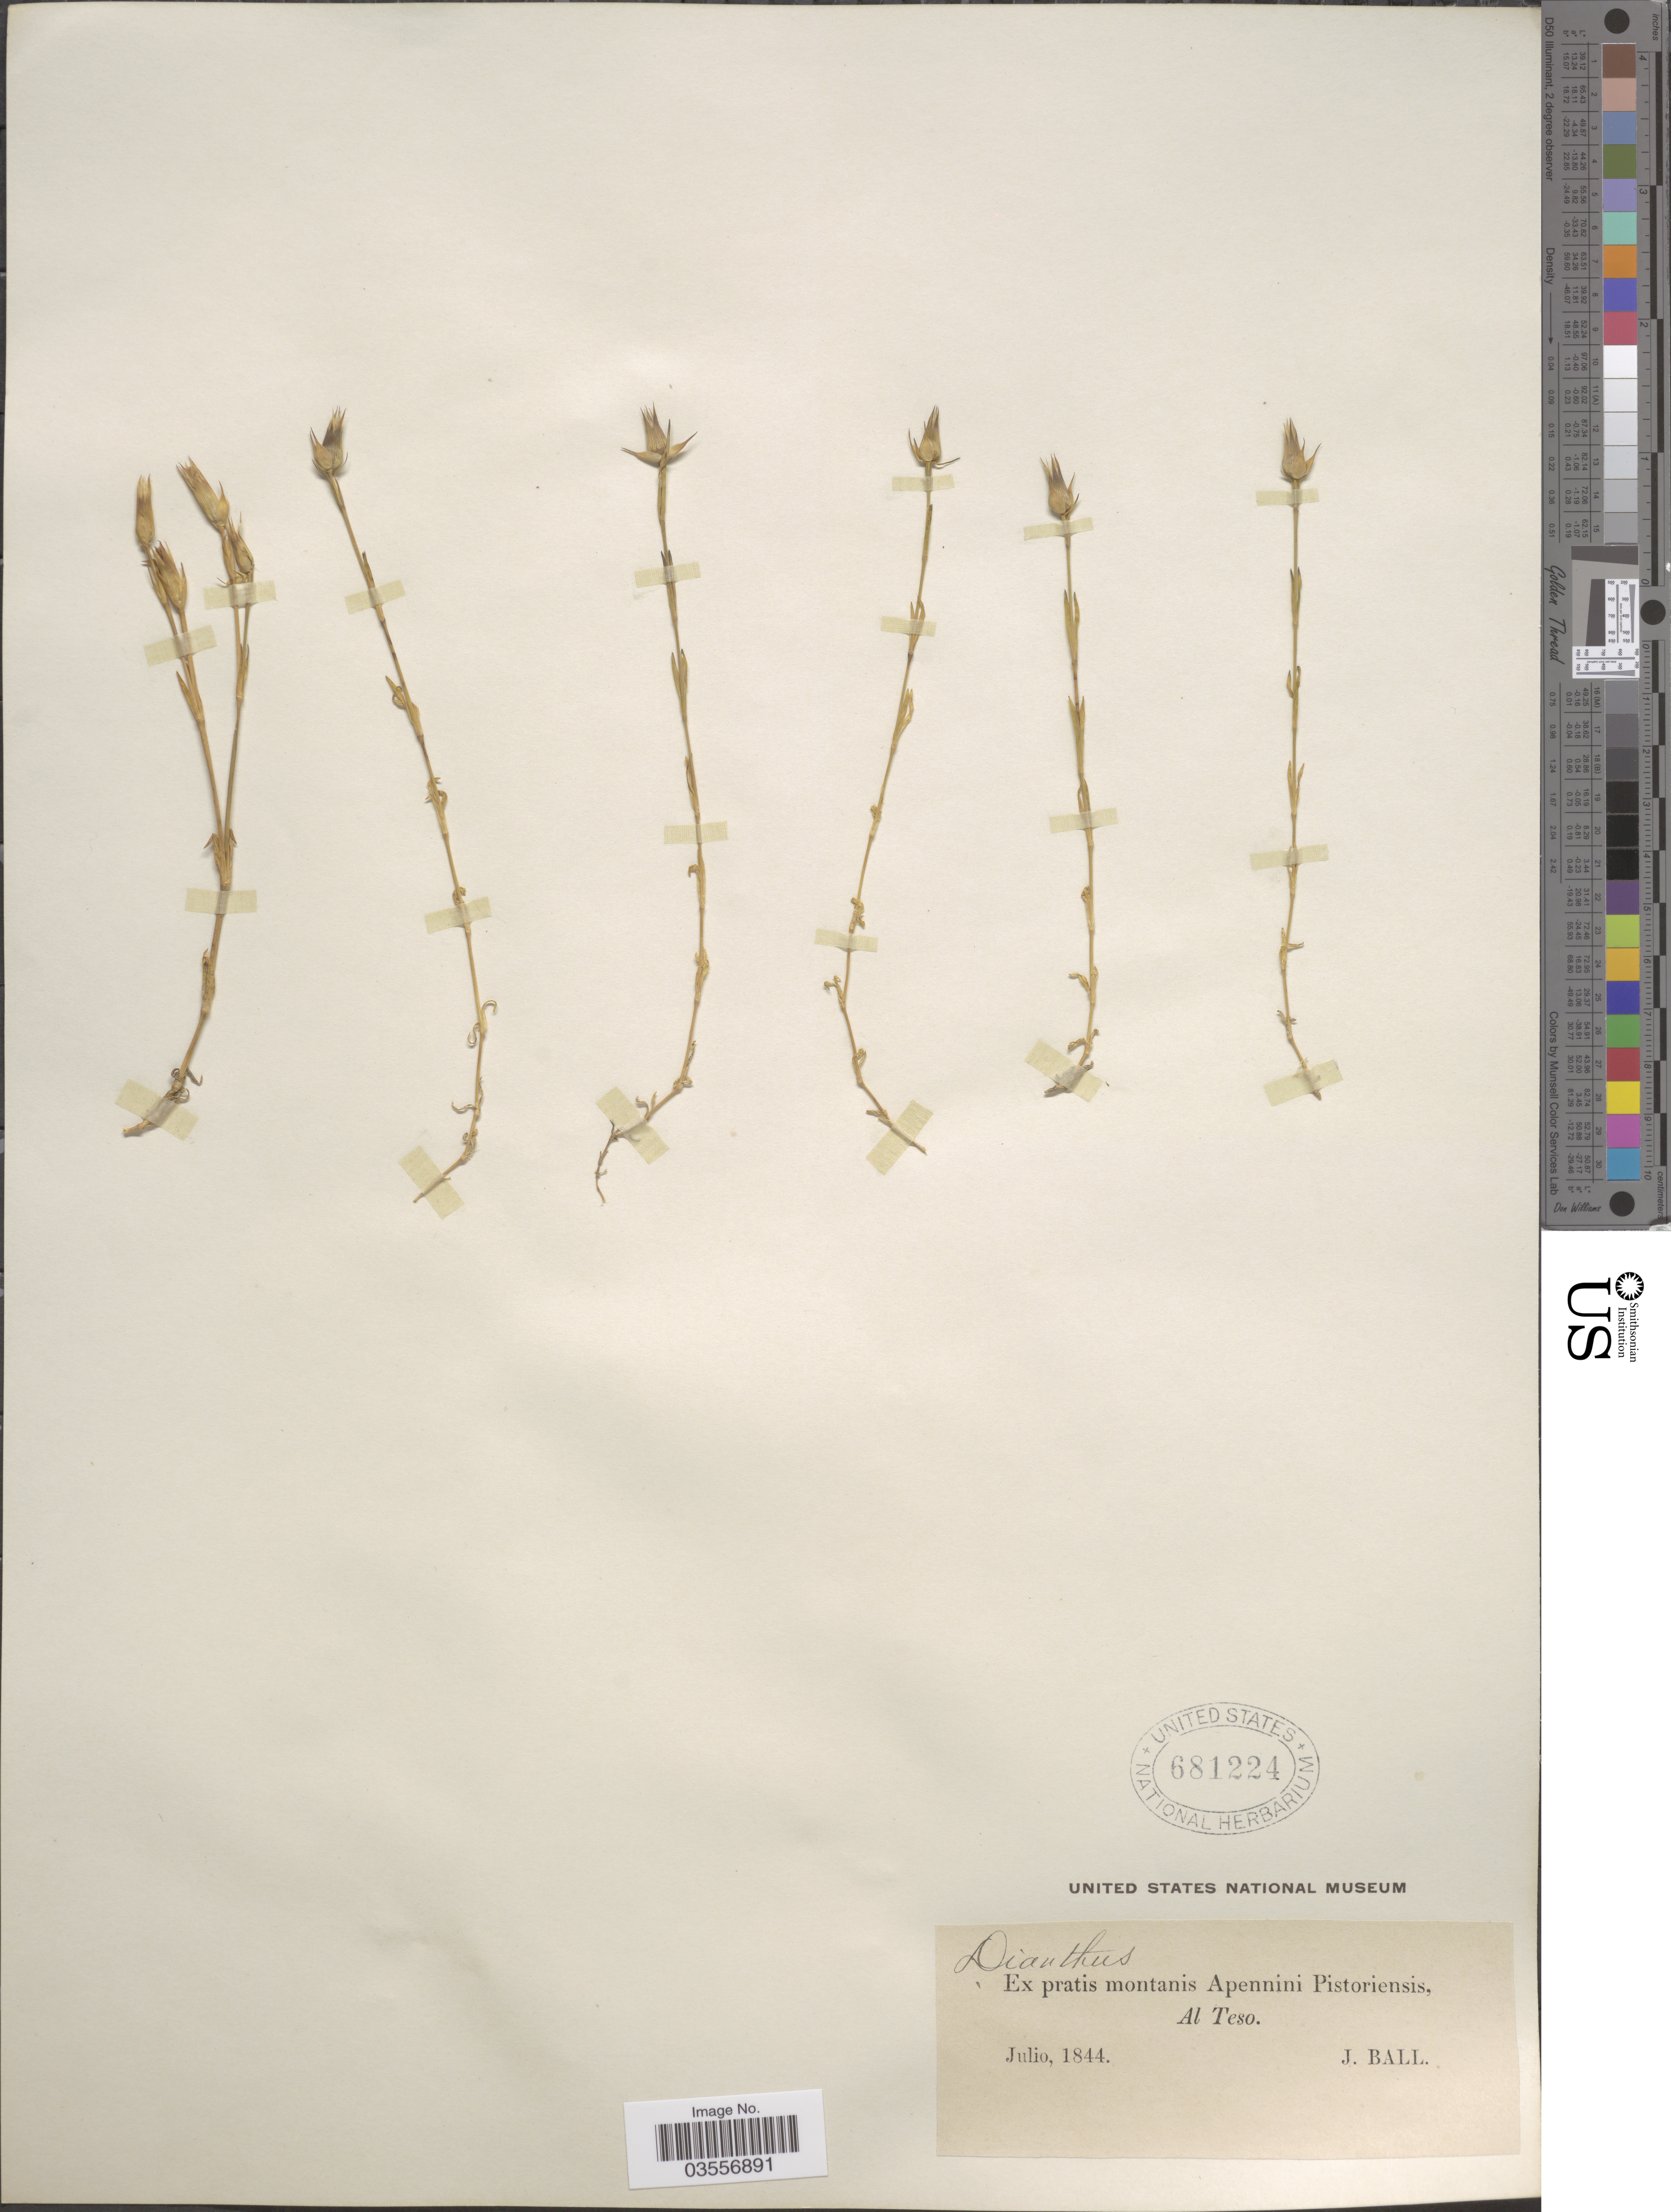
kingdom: Plantae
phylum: Tracheophyta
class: Magnoliopsida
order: Caryophyllales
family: Caryophyllaceae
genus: Dianthus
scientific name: Dianthus sp.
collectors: J. Ball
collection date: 1844-07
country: Italy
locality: Ex pratis montanis Apennini Pistoriensis, Al Teso.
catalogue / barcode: US 681224